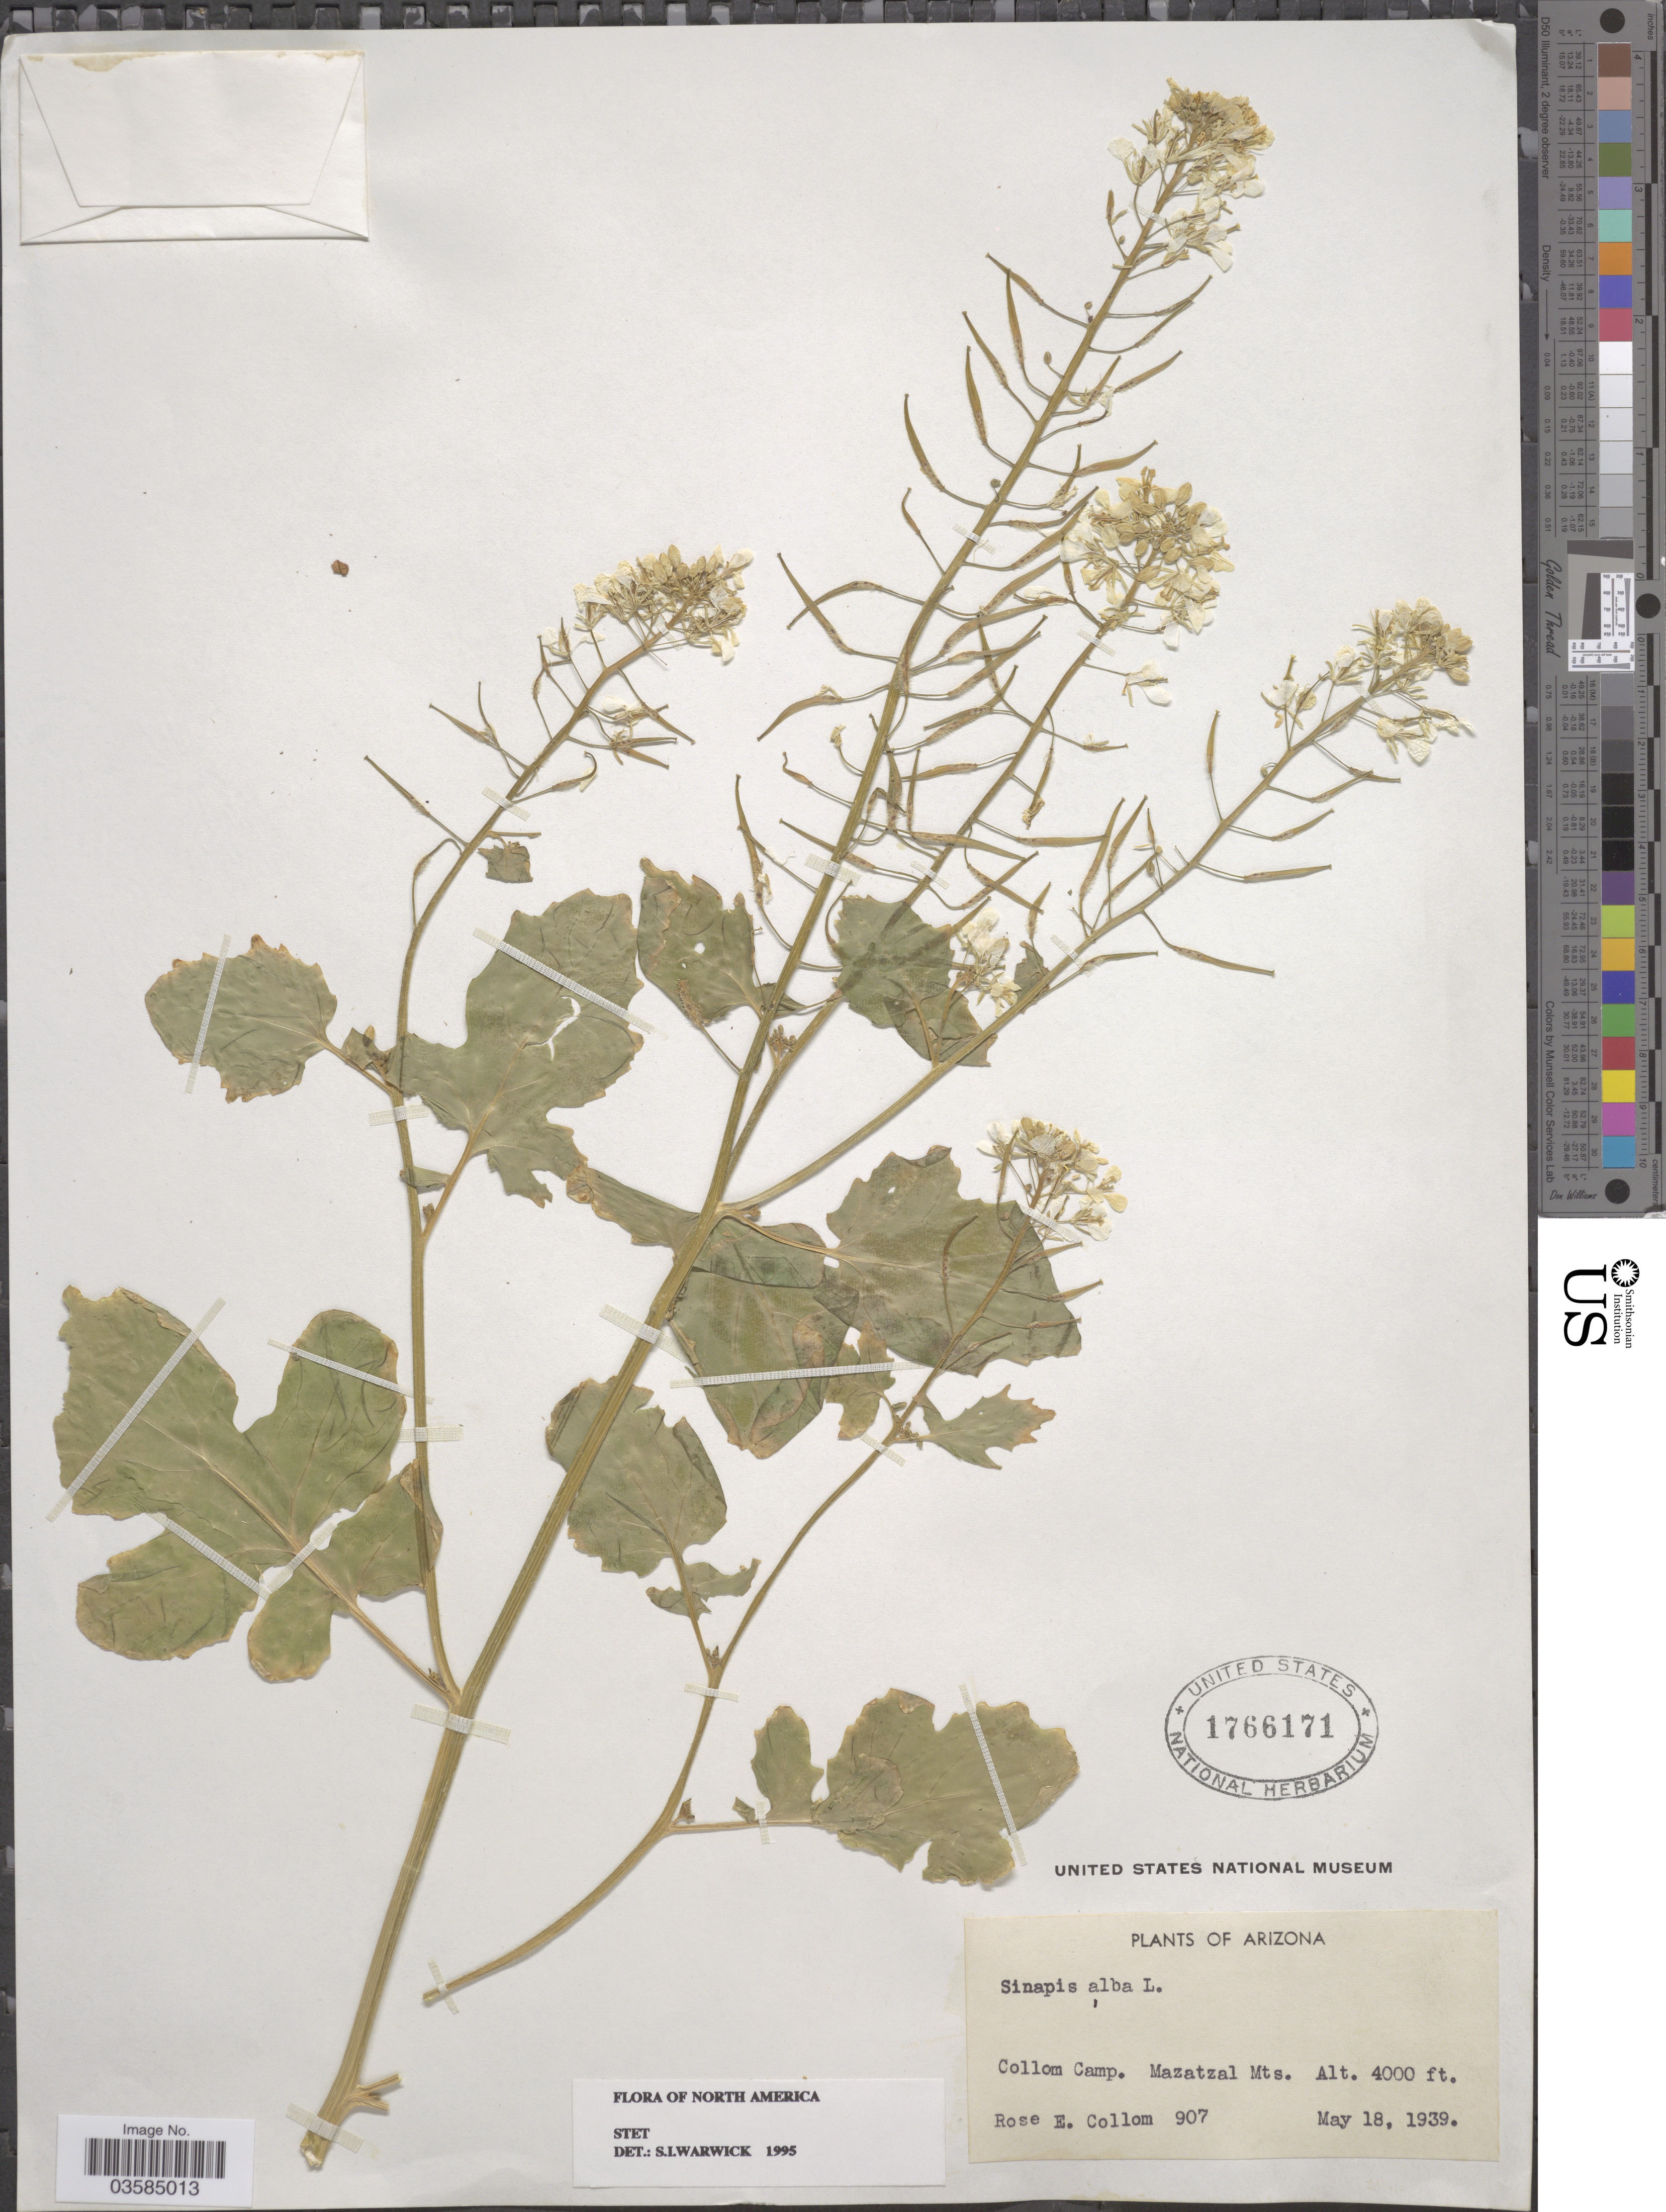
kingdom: Plantae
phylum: Tracheophyta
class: Magnoliopsida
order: Brassicales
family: Brassicaceae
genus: Brassica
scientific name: Brassica hirta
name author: Moench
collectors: R. E. Collom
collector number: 907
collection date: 1939-05-18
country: United States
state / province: Arizona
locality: Collom Camp. Mazatzal Mts.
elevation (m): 1219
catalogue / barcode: US 1766171